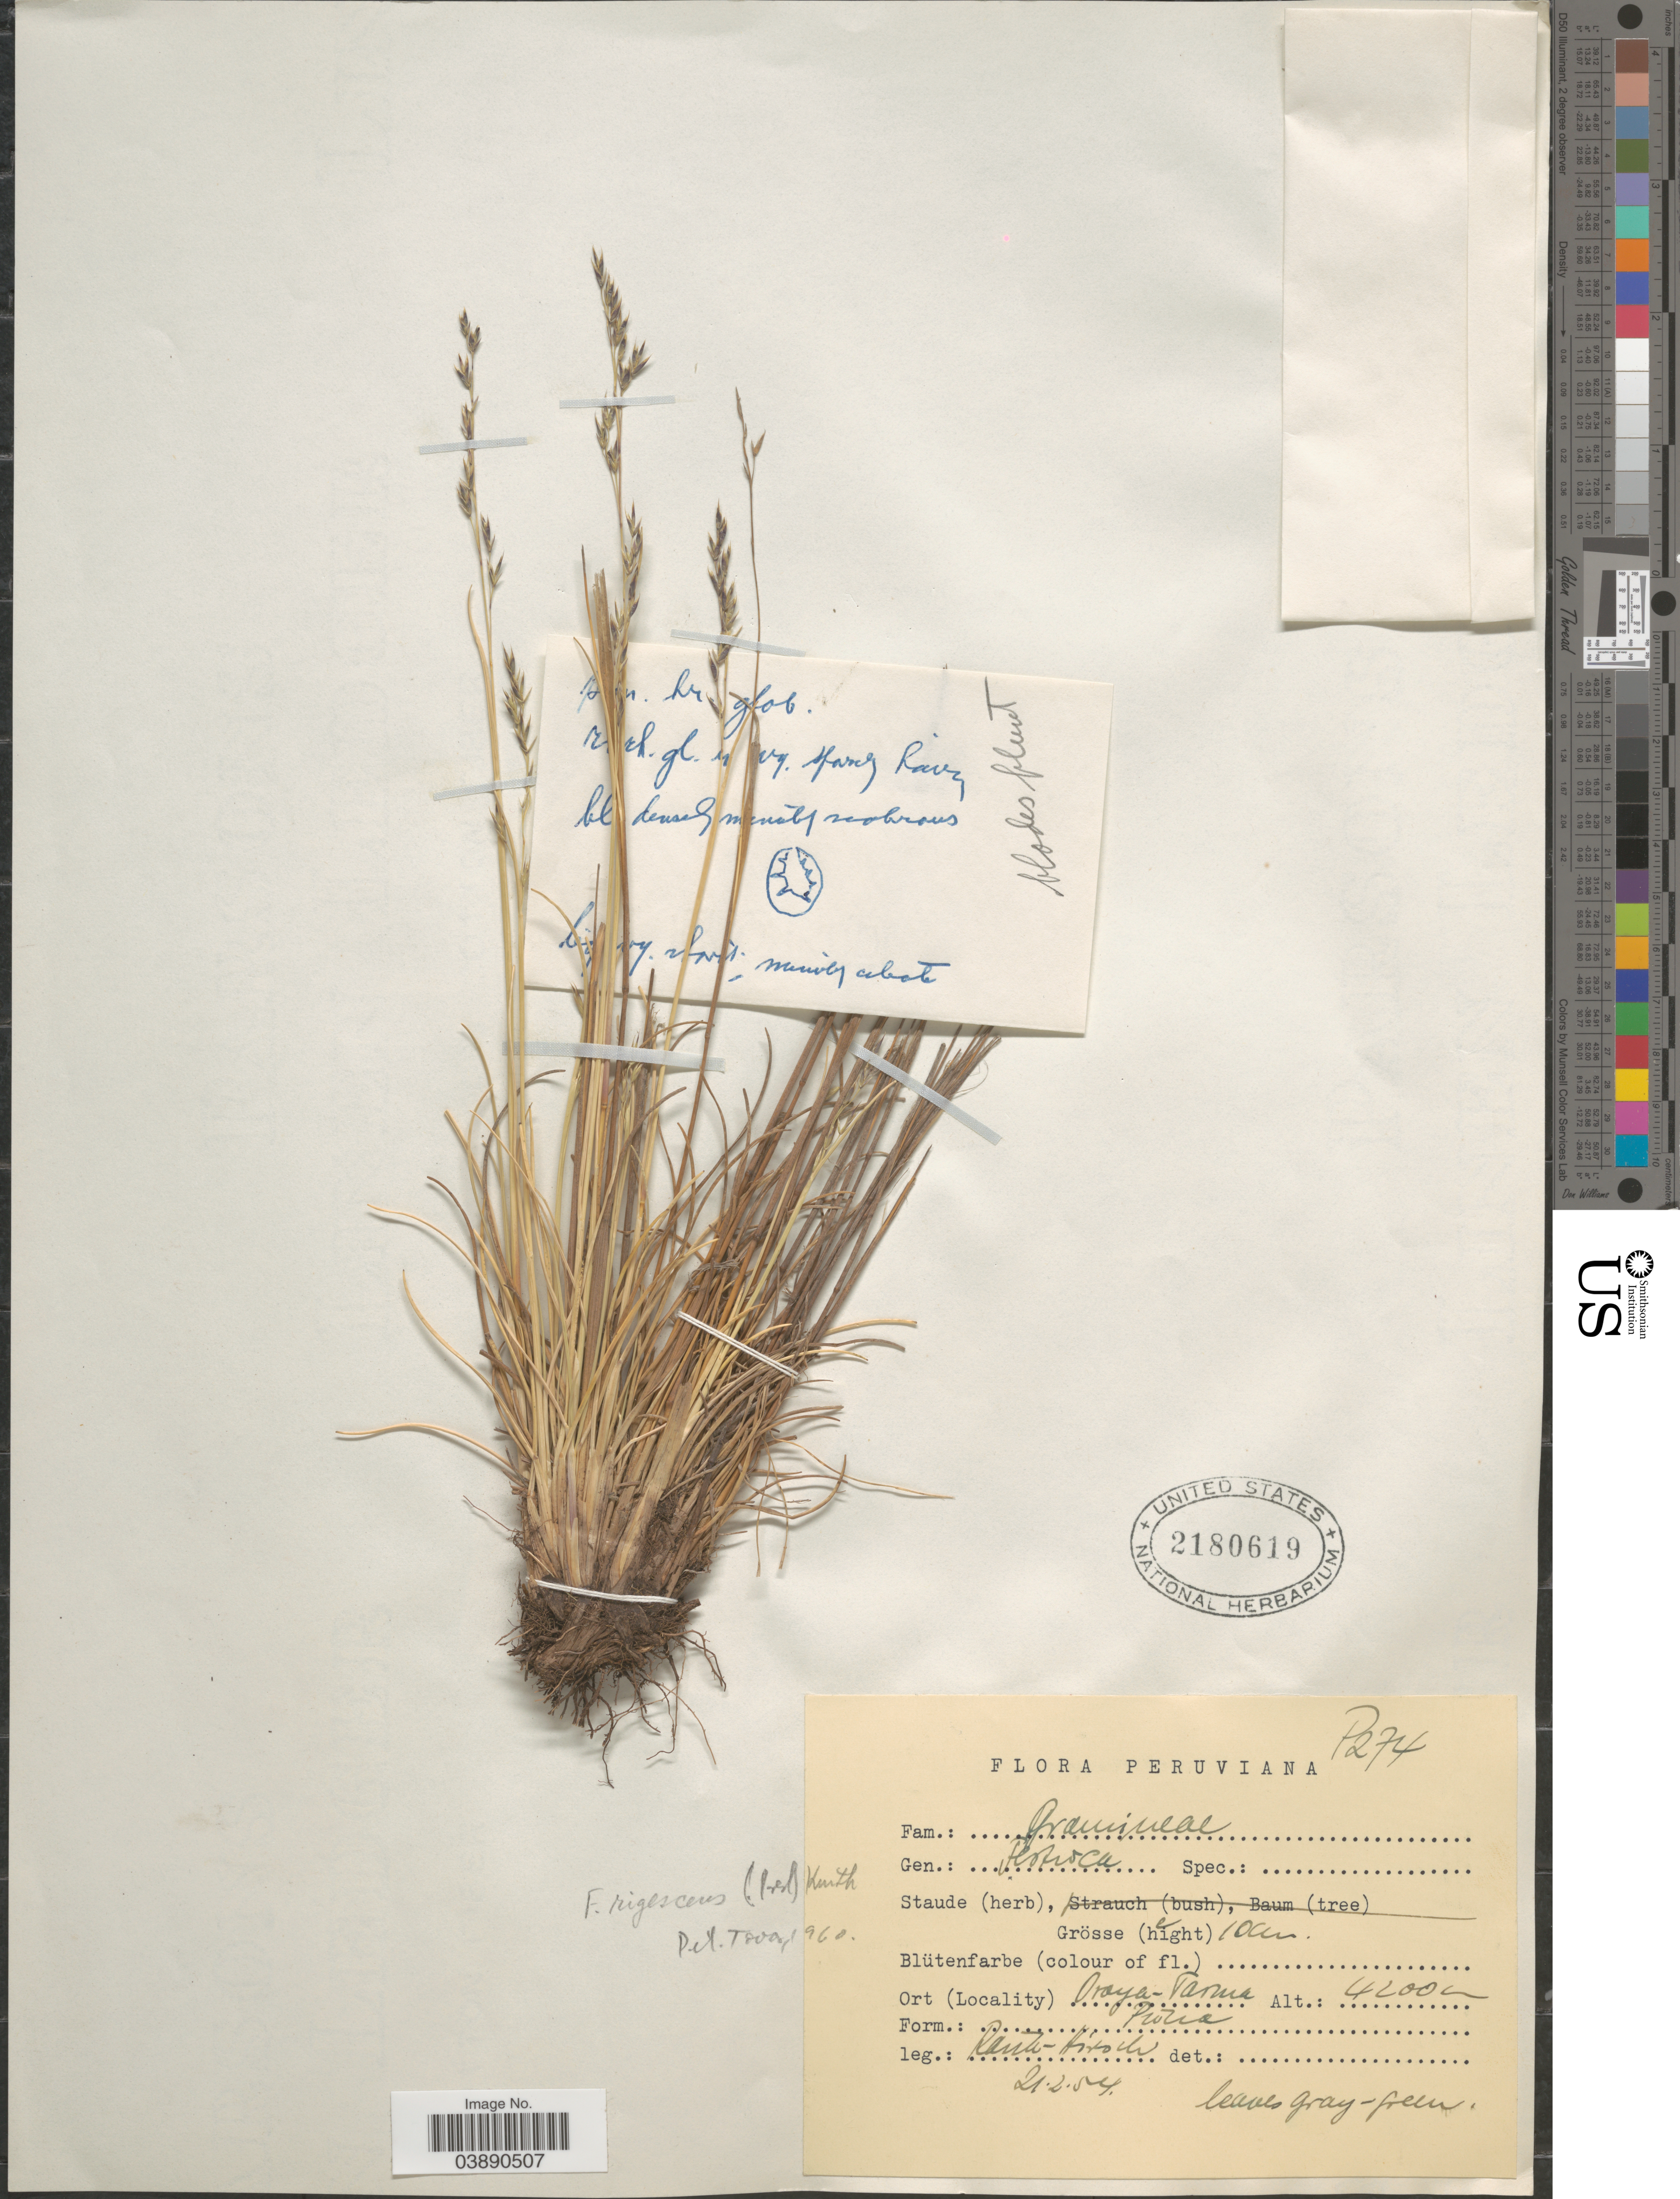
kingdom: Plantae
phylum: Tracheophyta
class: Liliopsida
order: Poales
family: Poaceae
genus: Festuca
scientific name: Festuca rigescens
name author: (J. Presl) Kunth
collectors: W. Rauh & G. Hirsch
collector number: P274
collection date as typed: Transcribed d/m/y: 21/2/54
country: Peru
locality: Oroya-Tarma.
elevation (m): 4200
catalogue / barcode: US 2180619